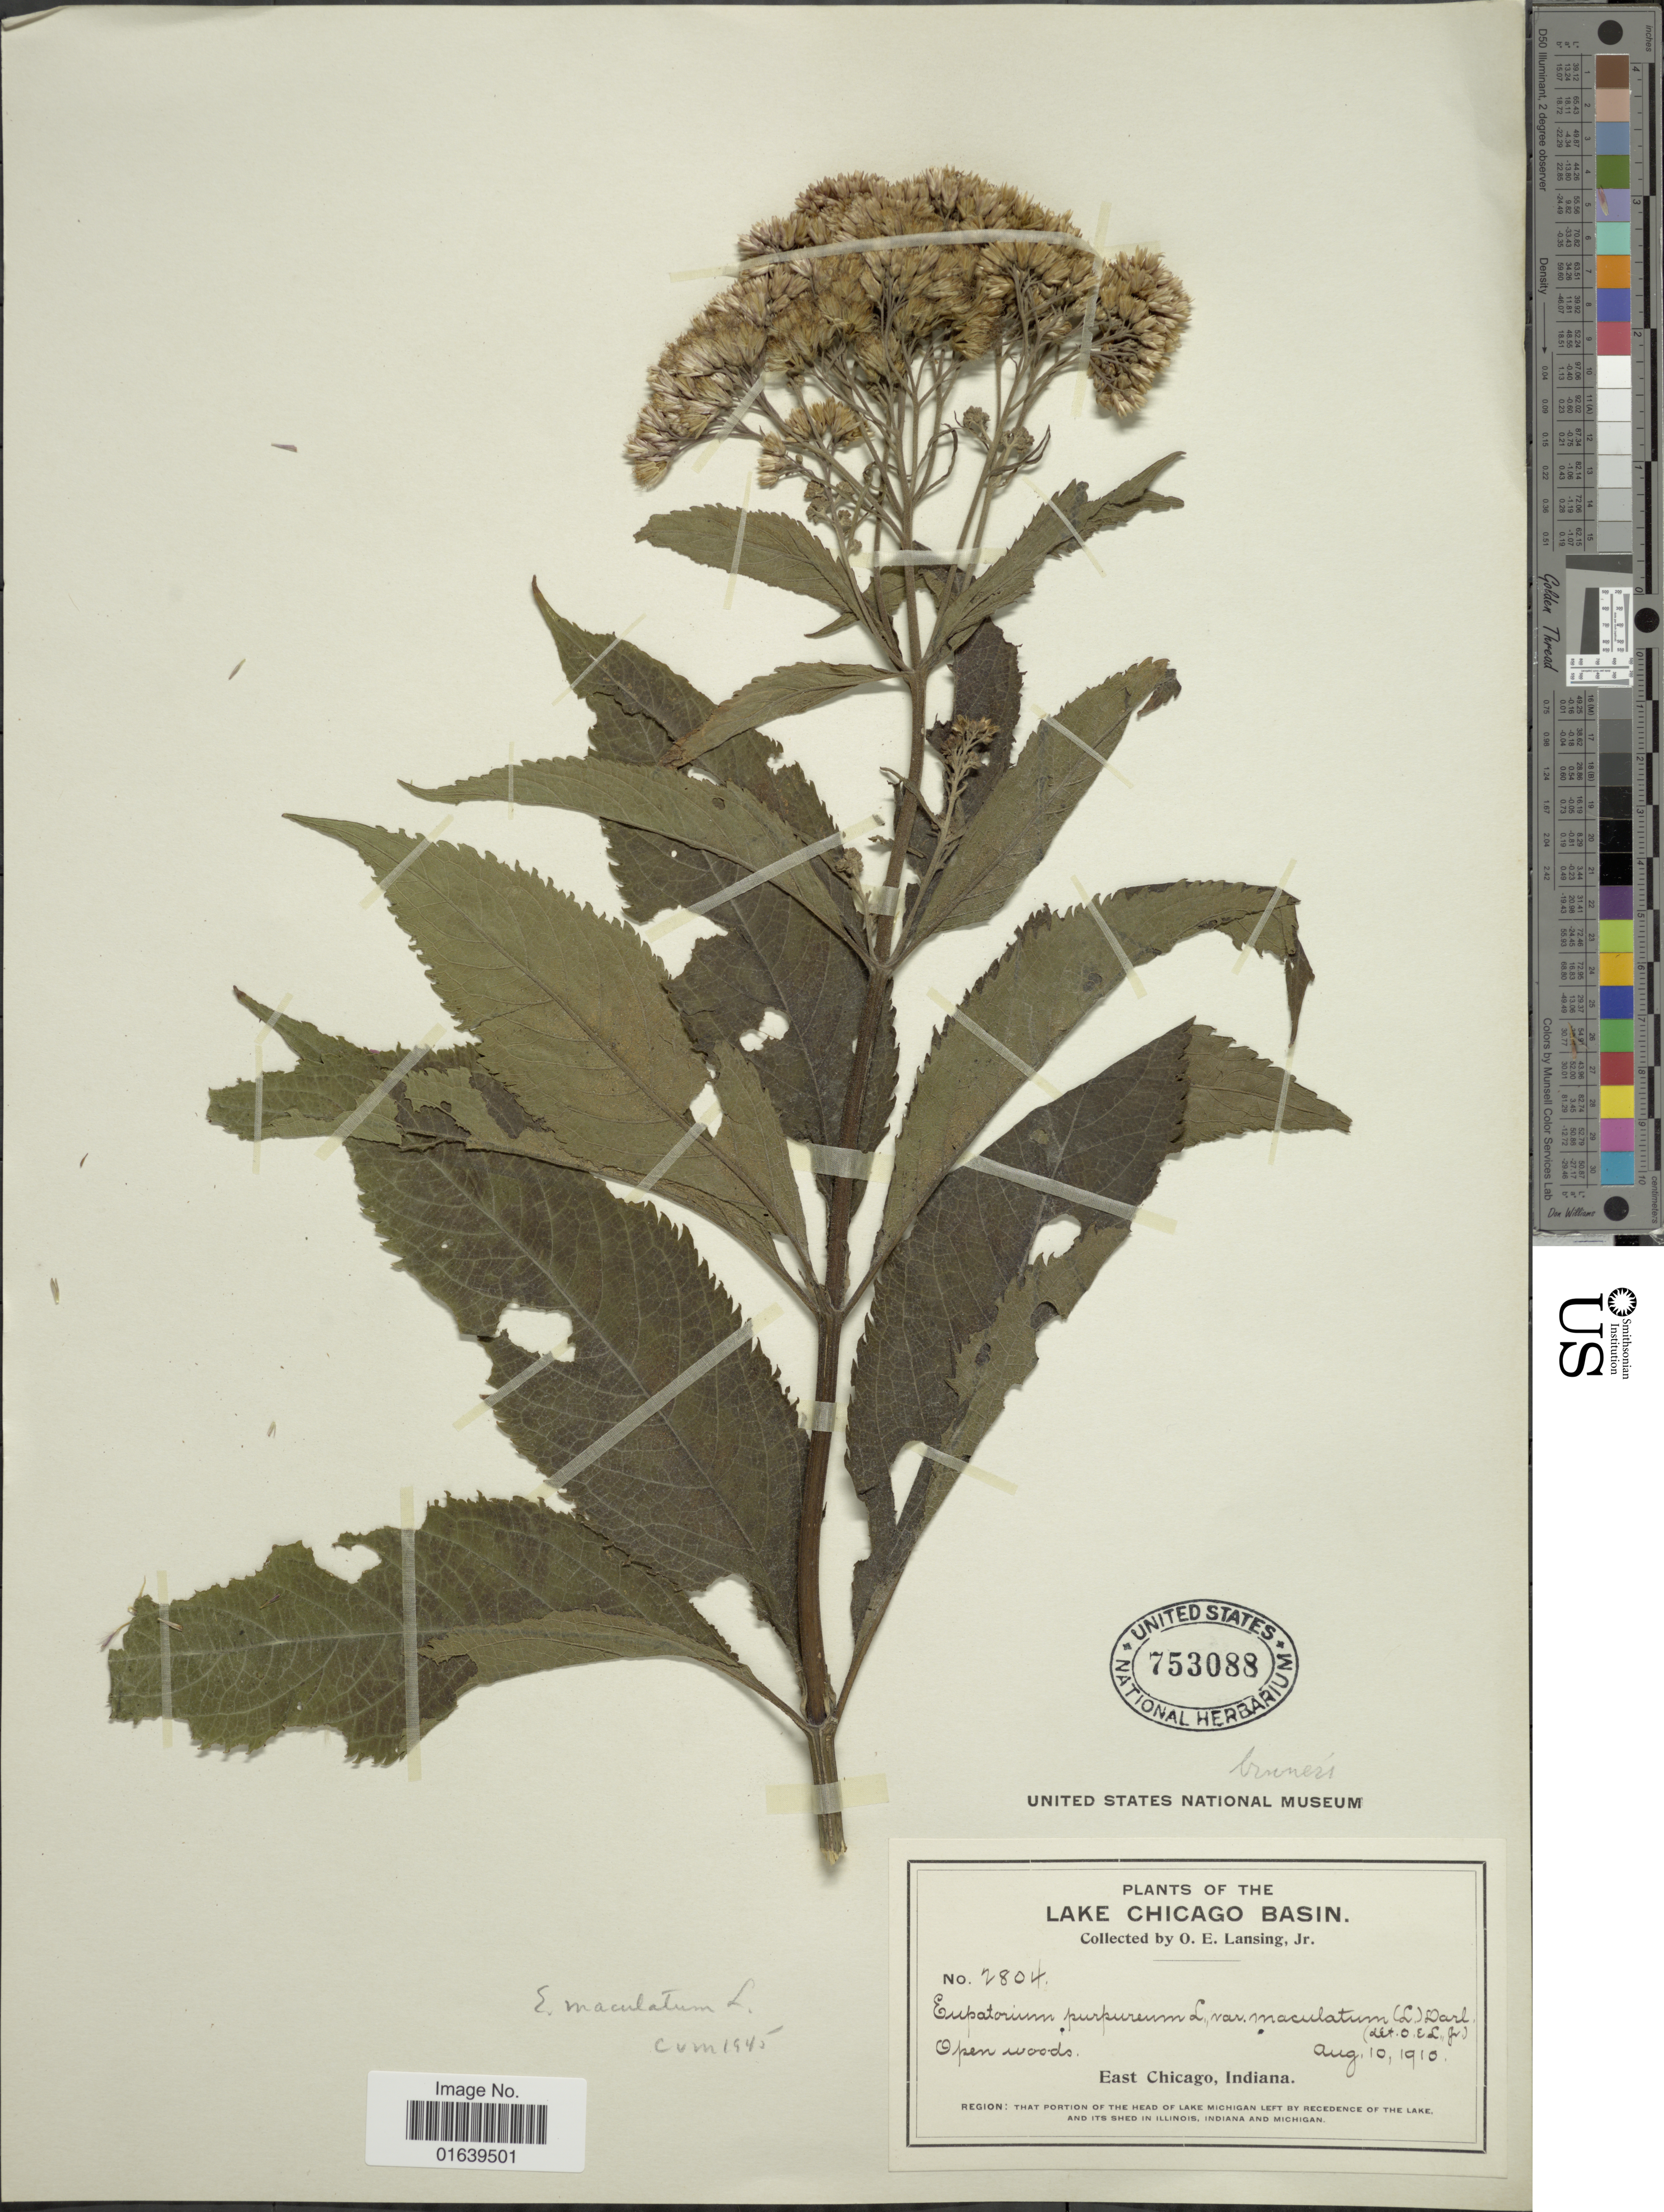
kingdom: Plantae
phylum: Tracheophyta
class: Magnoliopsida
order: Asterales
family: Asteraceae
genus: Eupatorium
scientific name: Eupatorium maculatum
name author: L.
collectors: O. Lansing Jr.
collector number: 2804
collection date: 1910-08-10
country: United States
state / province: Indiana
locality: Lake Chicago Basin, East Chicago, Indiana, Region: That portion of the head of lake Michigan left by recedence of the lake, and its shed in Illinois, Indiana and Michigan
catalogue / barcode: US 753088